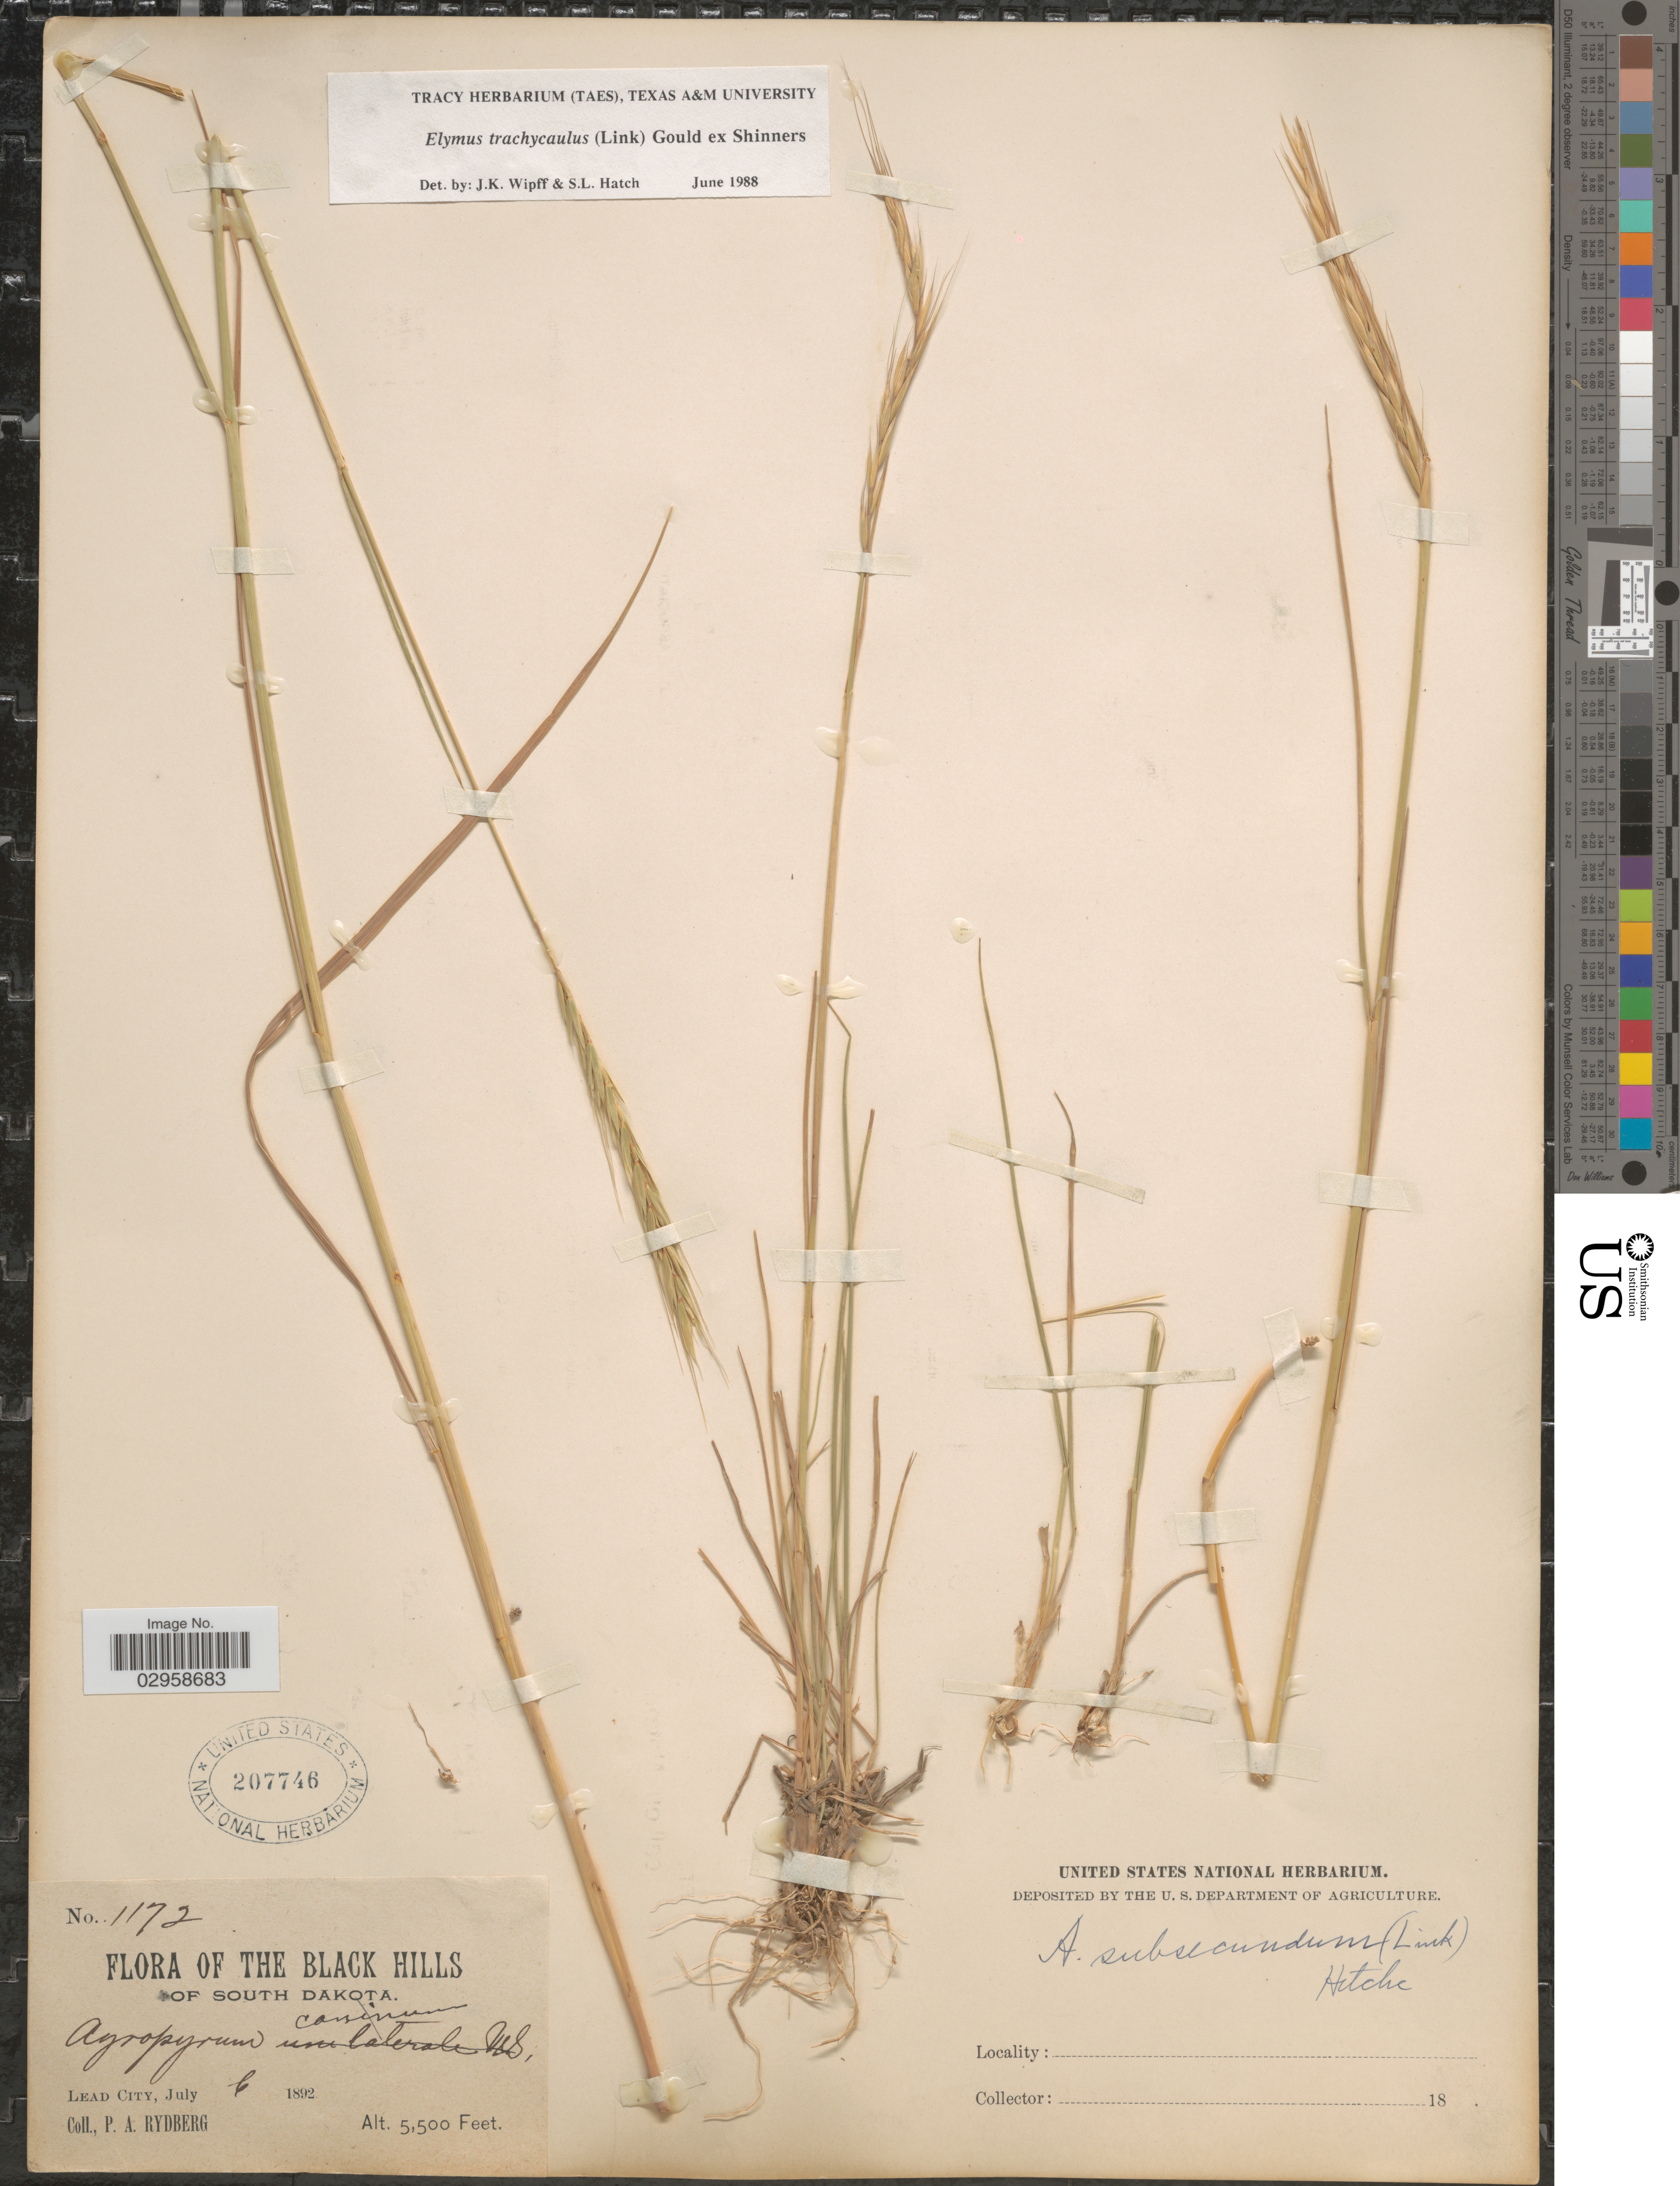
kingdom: Plantae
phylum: Tracheophyta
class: Liliopsida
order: Poales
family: Poaceae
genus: Elymus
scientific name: Elymus trachycaulus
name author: (Link) Gould ex Shinners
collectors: P. A. Rydberg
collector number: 1172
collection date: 1892-07-06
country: United States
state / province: South Dakota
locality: The Black Hills of South Dakota. Lead City.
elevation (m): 1676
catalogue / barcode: US 207746